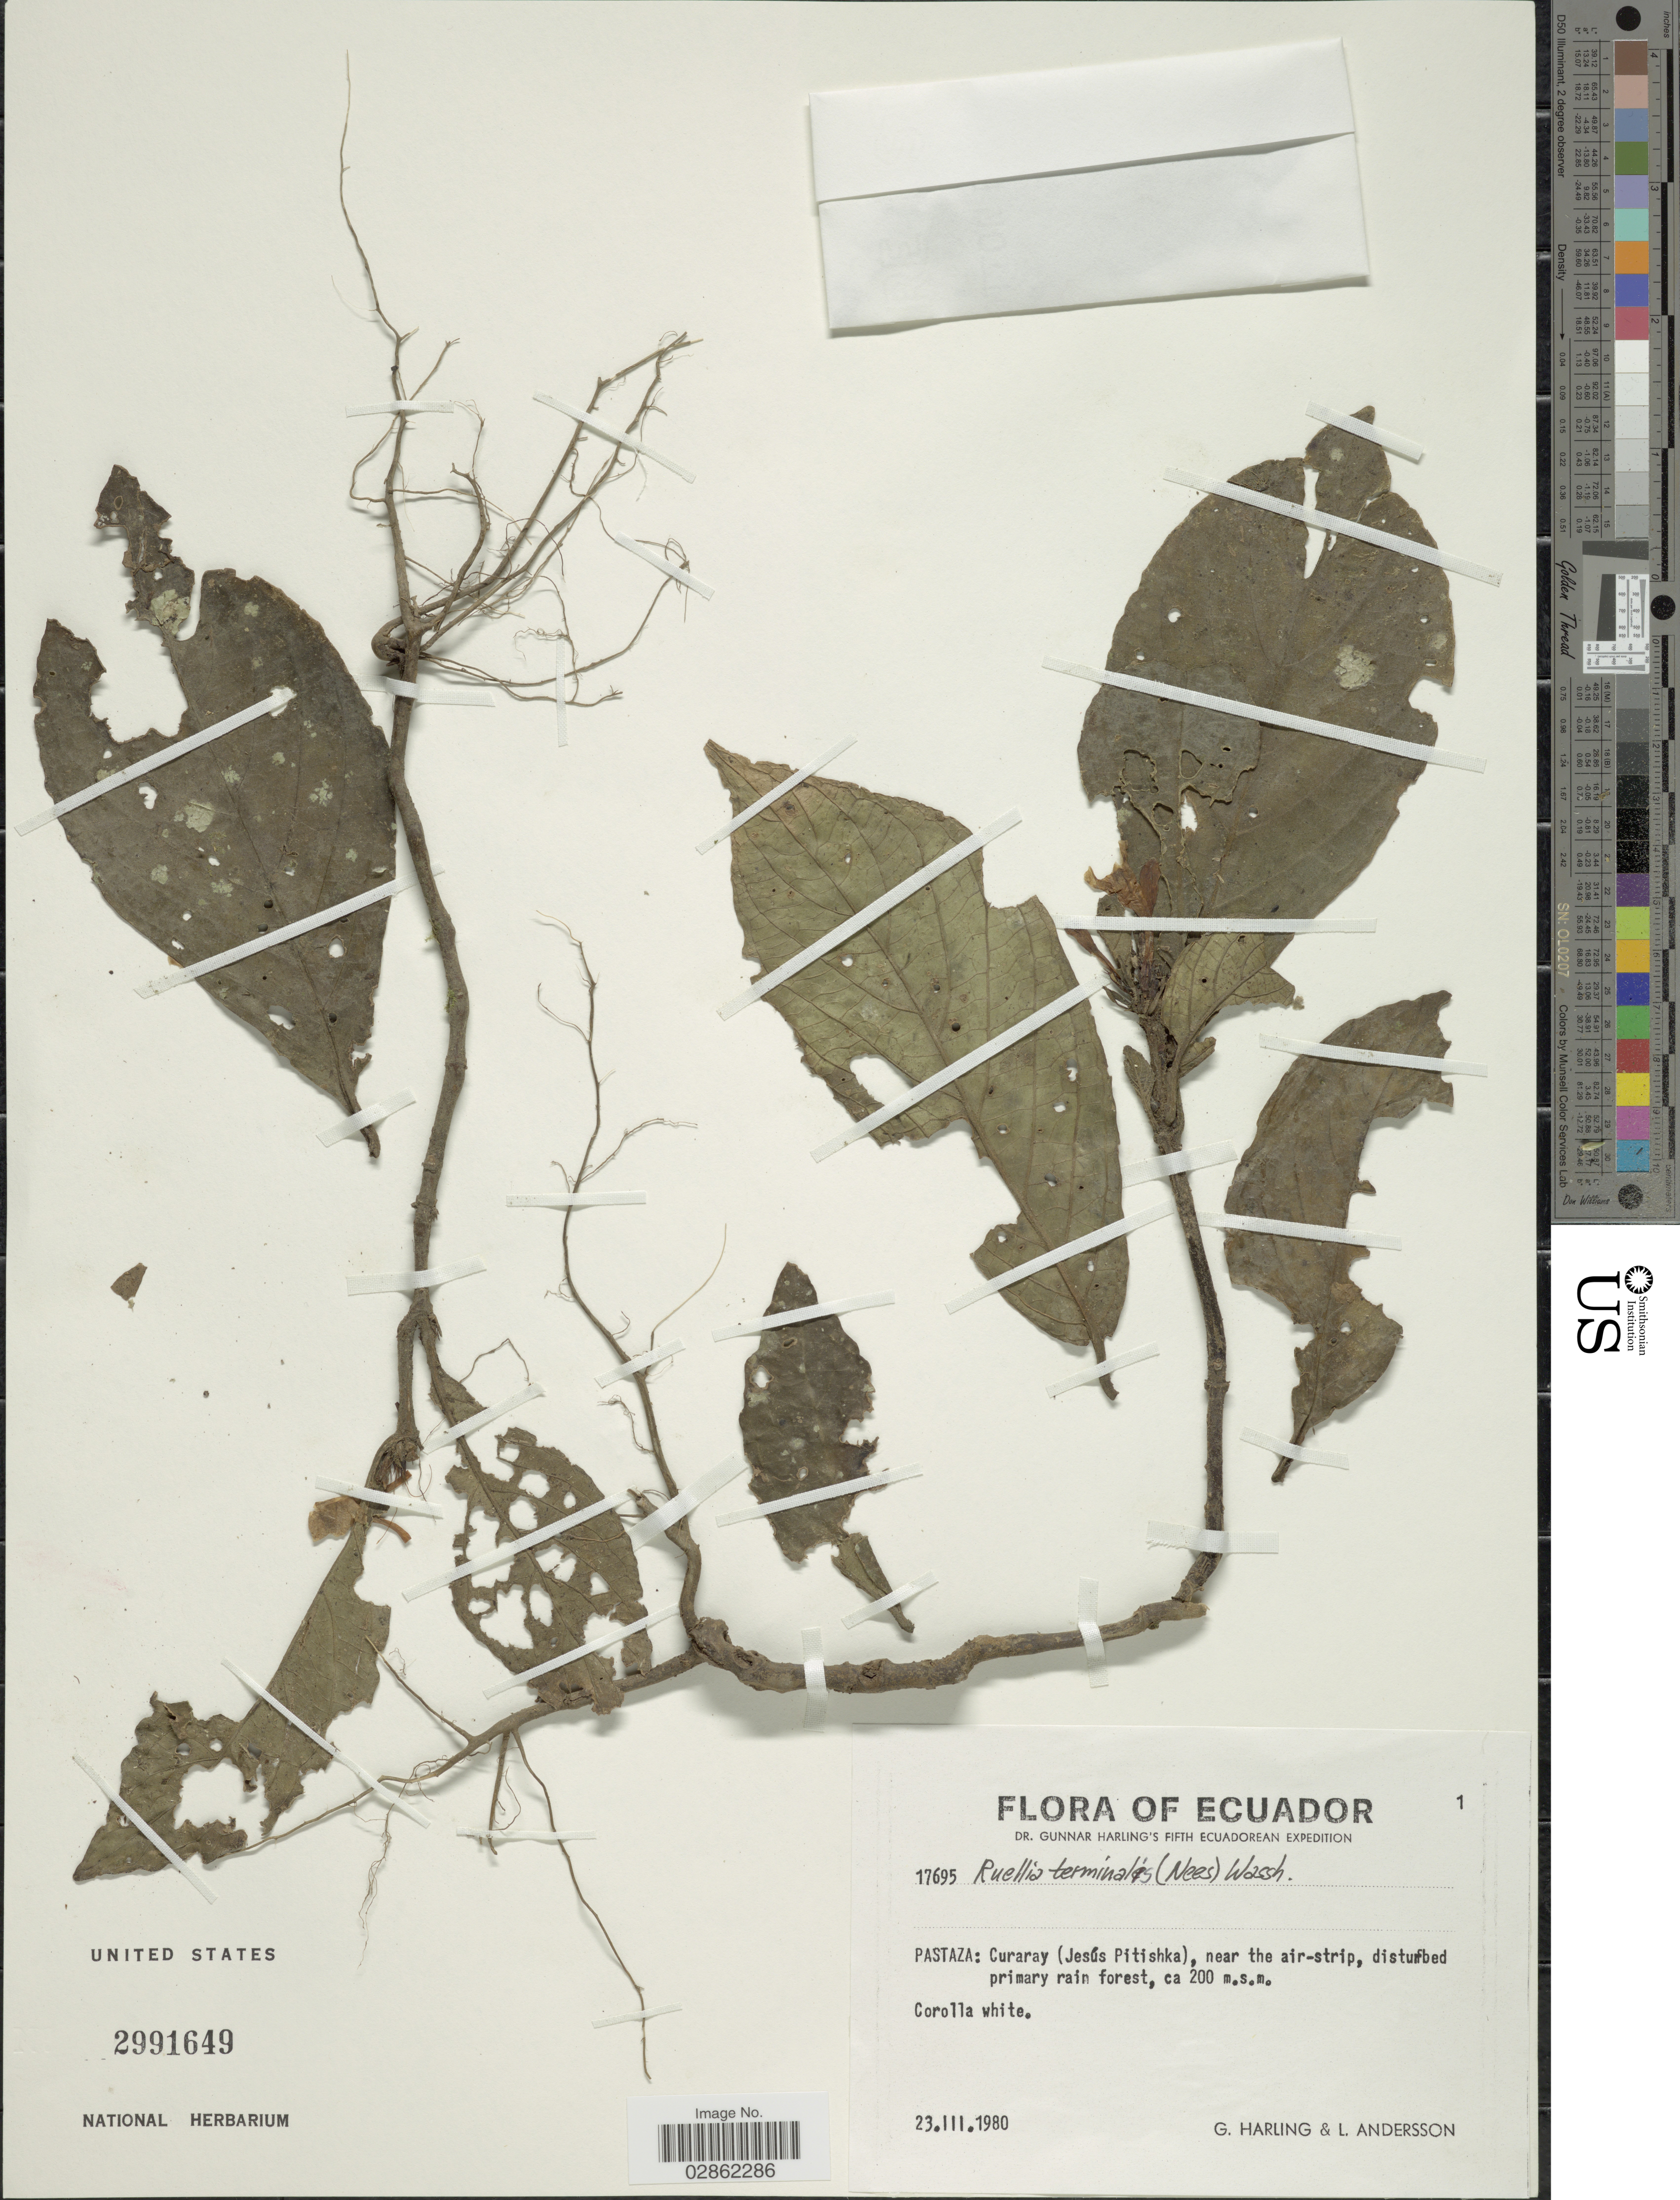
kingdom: Plantae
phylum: Tracheophyta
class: Magnoliopsida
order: Lamiales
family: Acanthaceae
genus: Ruellia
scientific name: Ruellia terminalis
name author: (Nees) Wassh.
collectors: G. Harling & L. Andersson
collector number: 17695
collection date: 1980-03-23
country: Ecuador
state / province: Pastaza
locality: Curaray (Jesús Pitishka), near the air-strip.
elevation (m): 200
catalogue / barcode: US 2991649